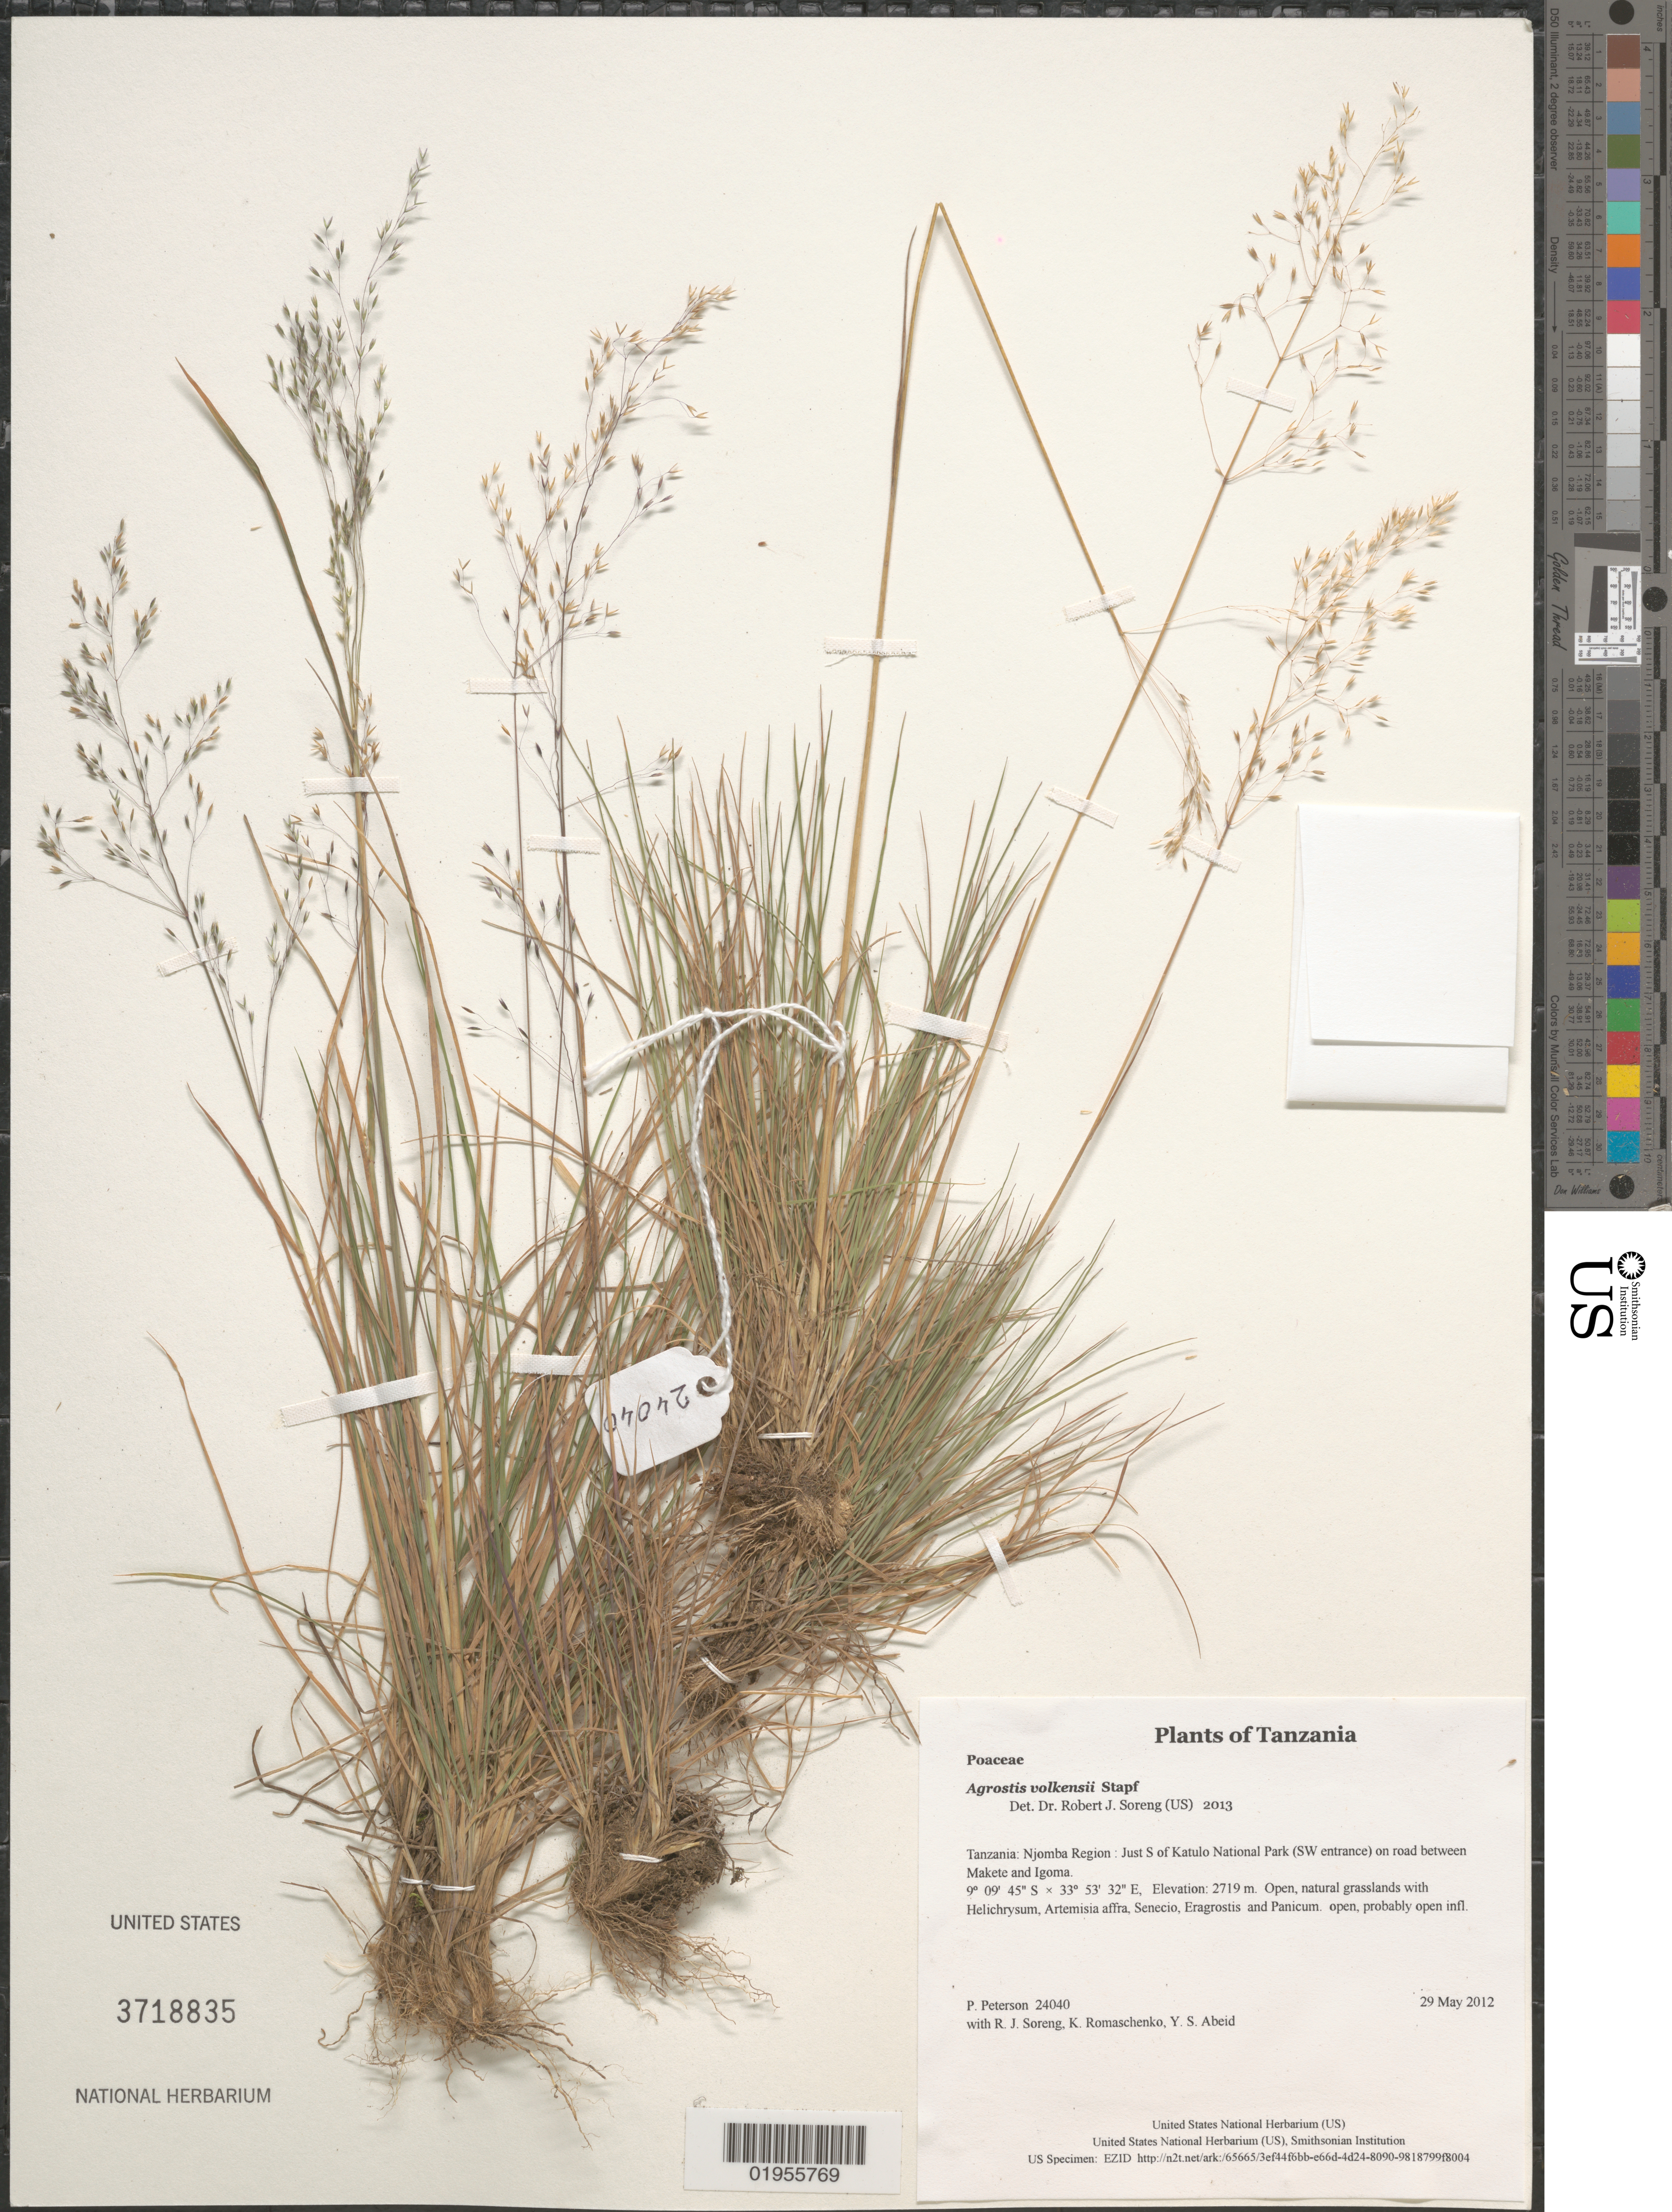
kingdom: Plantae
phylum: Tracheophyta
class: Liliopsida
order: Poales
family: Poaceae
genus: Agrostis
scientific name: Agrostis volkensii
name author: Stapf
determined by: Soreng, Robert J., Research Associate (BOT), Smithsonian Institution - National Museum of Natural History (UNITED STATES)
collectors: P. M. Peterson, R. J. Soreng, K. Romaschenko & Y. Abeid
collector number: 24040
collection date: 2012-05-29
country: Tanzania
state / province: Njombe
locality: Just S of Katulo National Park (SW entrance) on road between Makete and Igoma.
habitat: Open, natural grasslands with Helichrysum, Artemisia affra, Senecio, Eragrostis and Panicum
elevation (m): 2719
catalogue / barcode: US 3718835